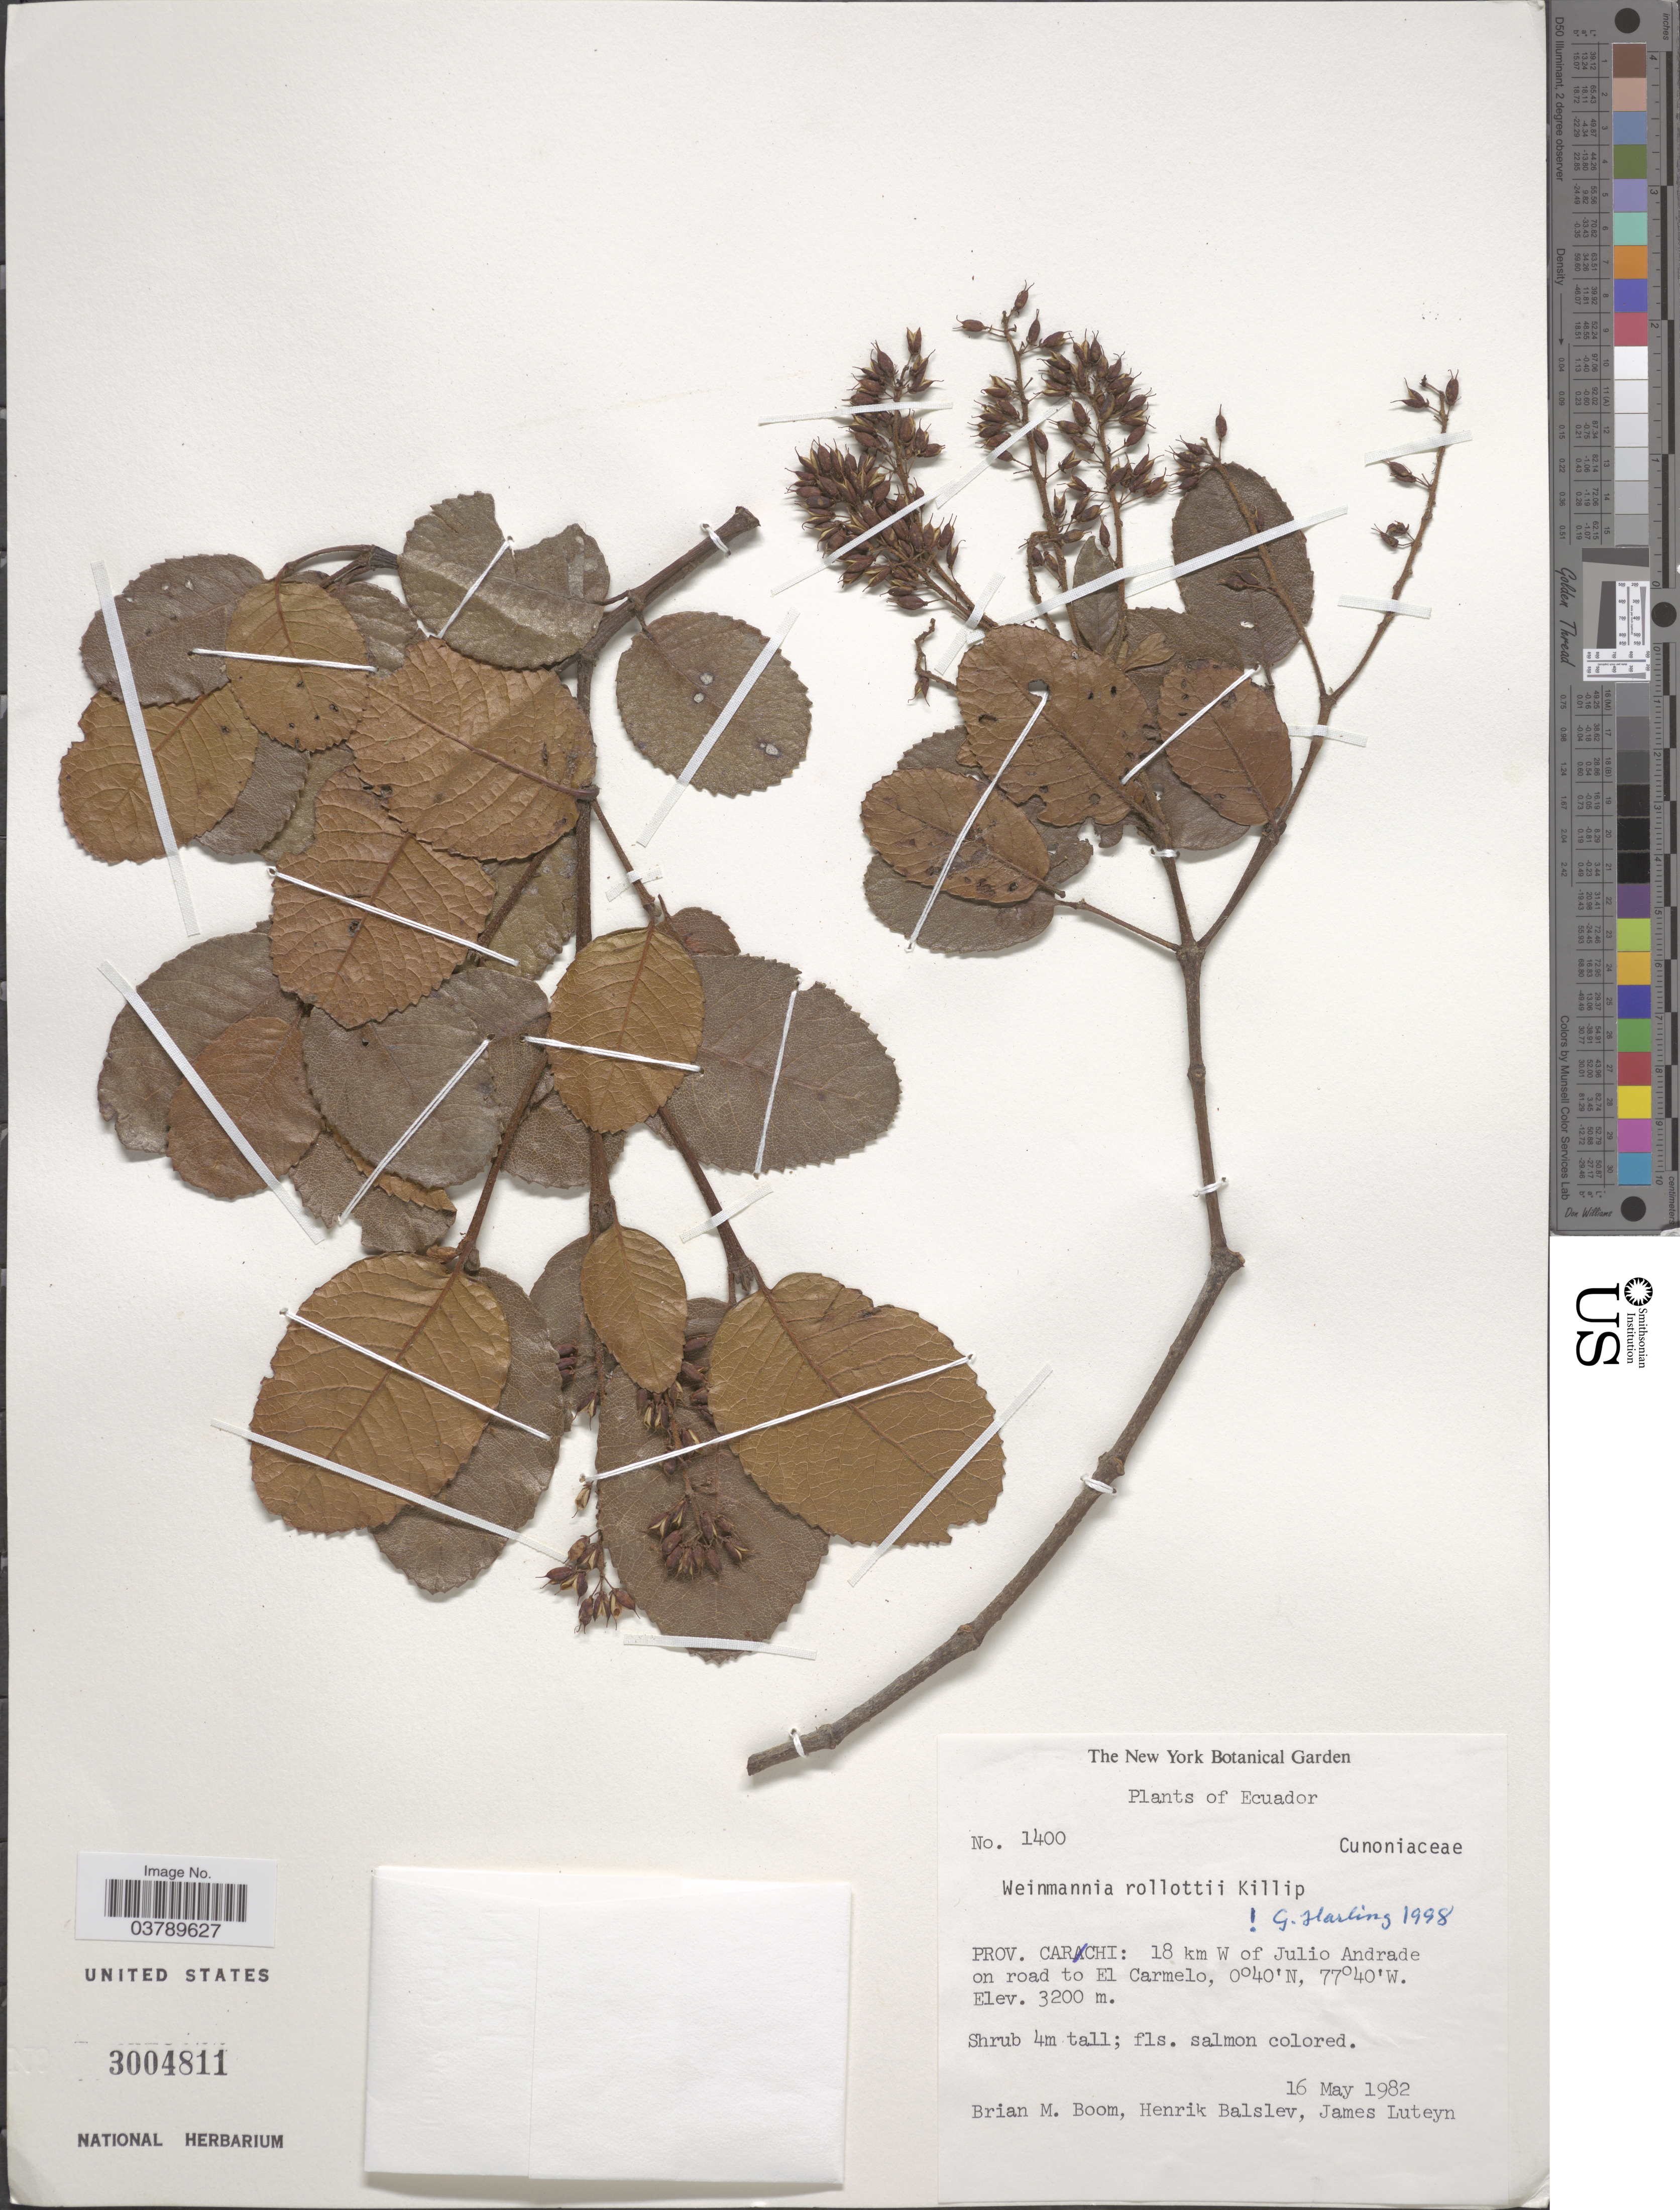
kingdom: Plantae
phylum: Tracheophyta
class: Magnoliopsida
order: Oxalidales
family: Cunoniaceae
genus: Weinmannia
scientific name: Weinmannia rollottii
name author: Killip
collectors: B. M. Boom, H. Balslev & J. L. Luteyn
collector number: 1400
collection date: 1982-05-16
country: Ecuador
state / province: Carchi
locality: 18 km W of Julio Andrade on road to El Carmelo.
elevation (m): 3200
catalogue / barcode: US 3004811